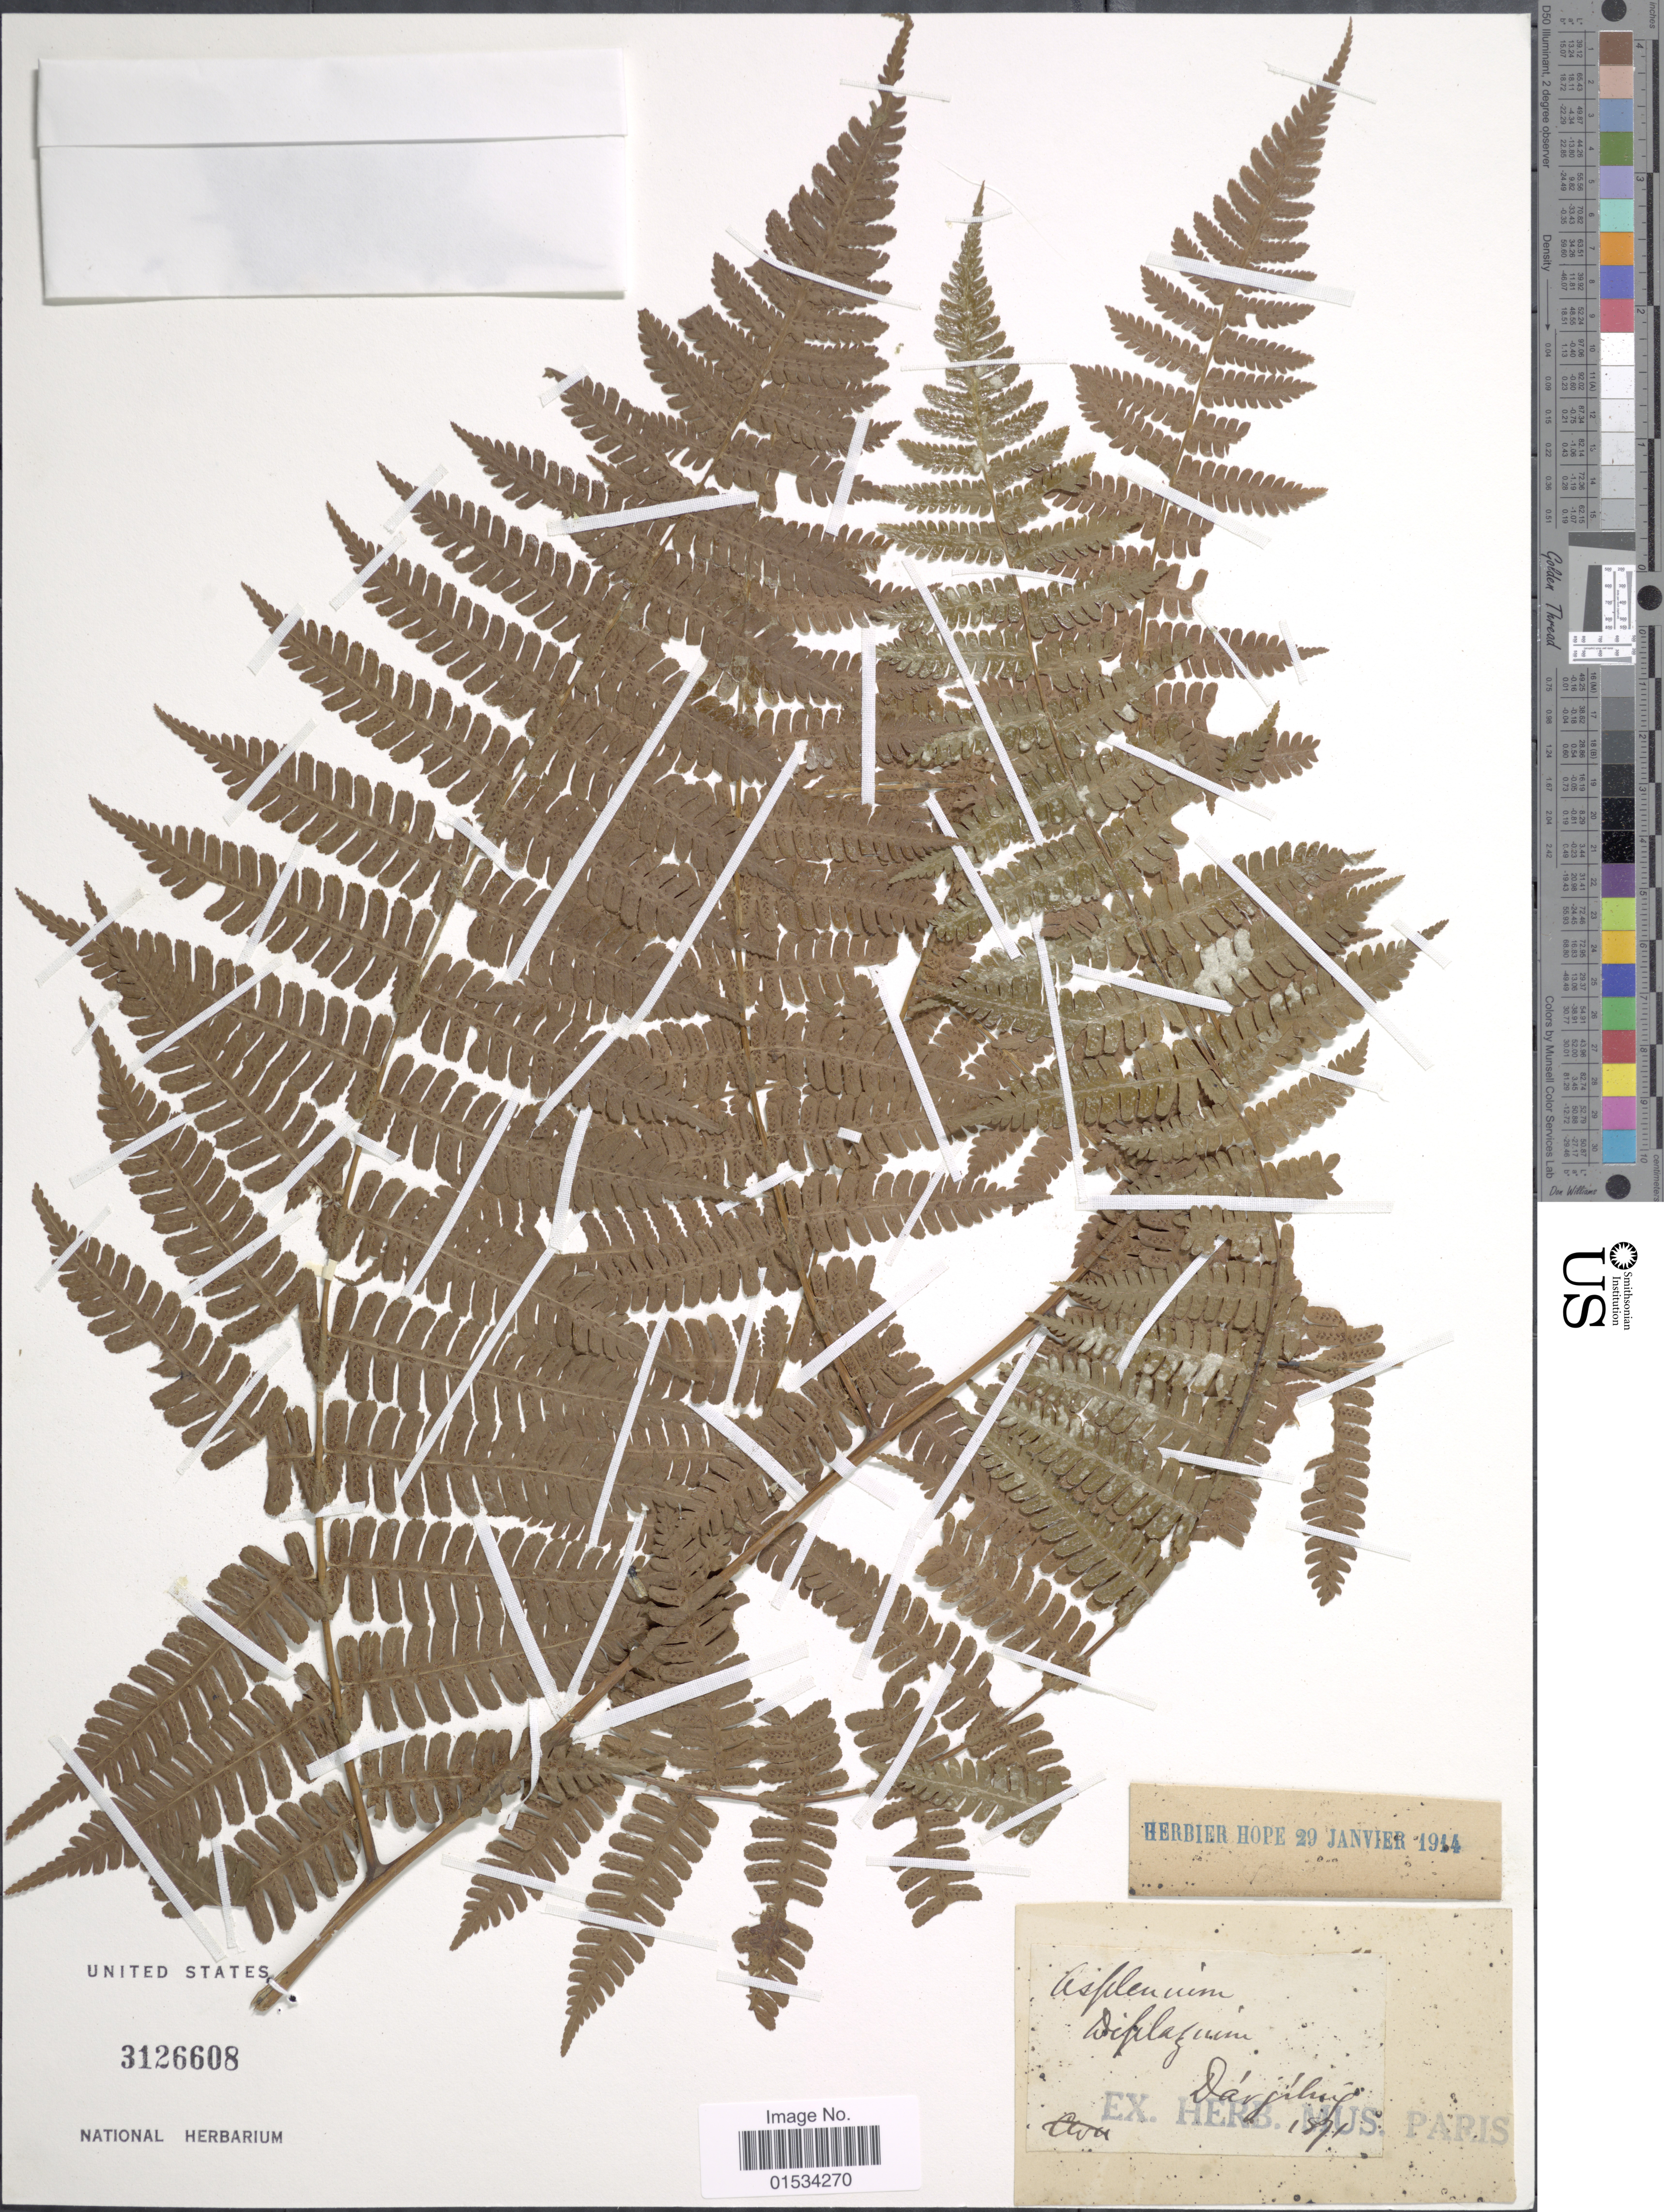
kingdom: Plantae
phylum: Tracheophyta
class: Polypodiopsida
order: Polypodiales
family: Athyriaceae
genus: Diplazium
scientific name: Diplazium sikkimense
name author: (C.B. Clarke) C. Chr.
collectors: ex herb. Mus. Paris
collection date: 1871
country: India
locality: Darjiling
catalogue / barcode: US 3126608